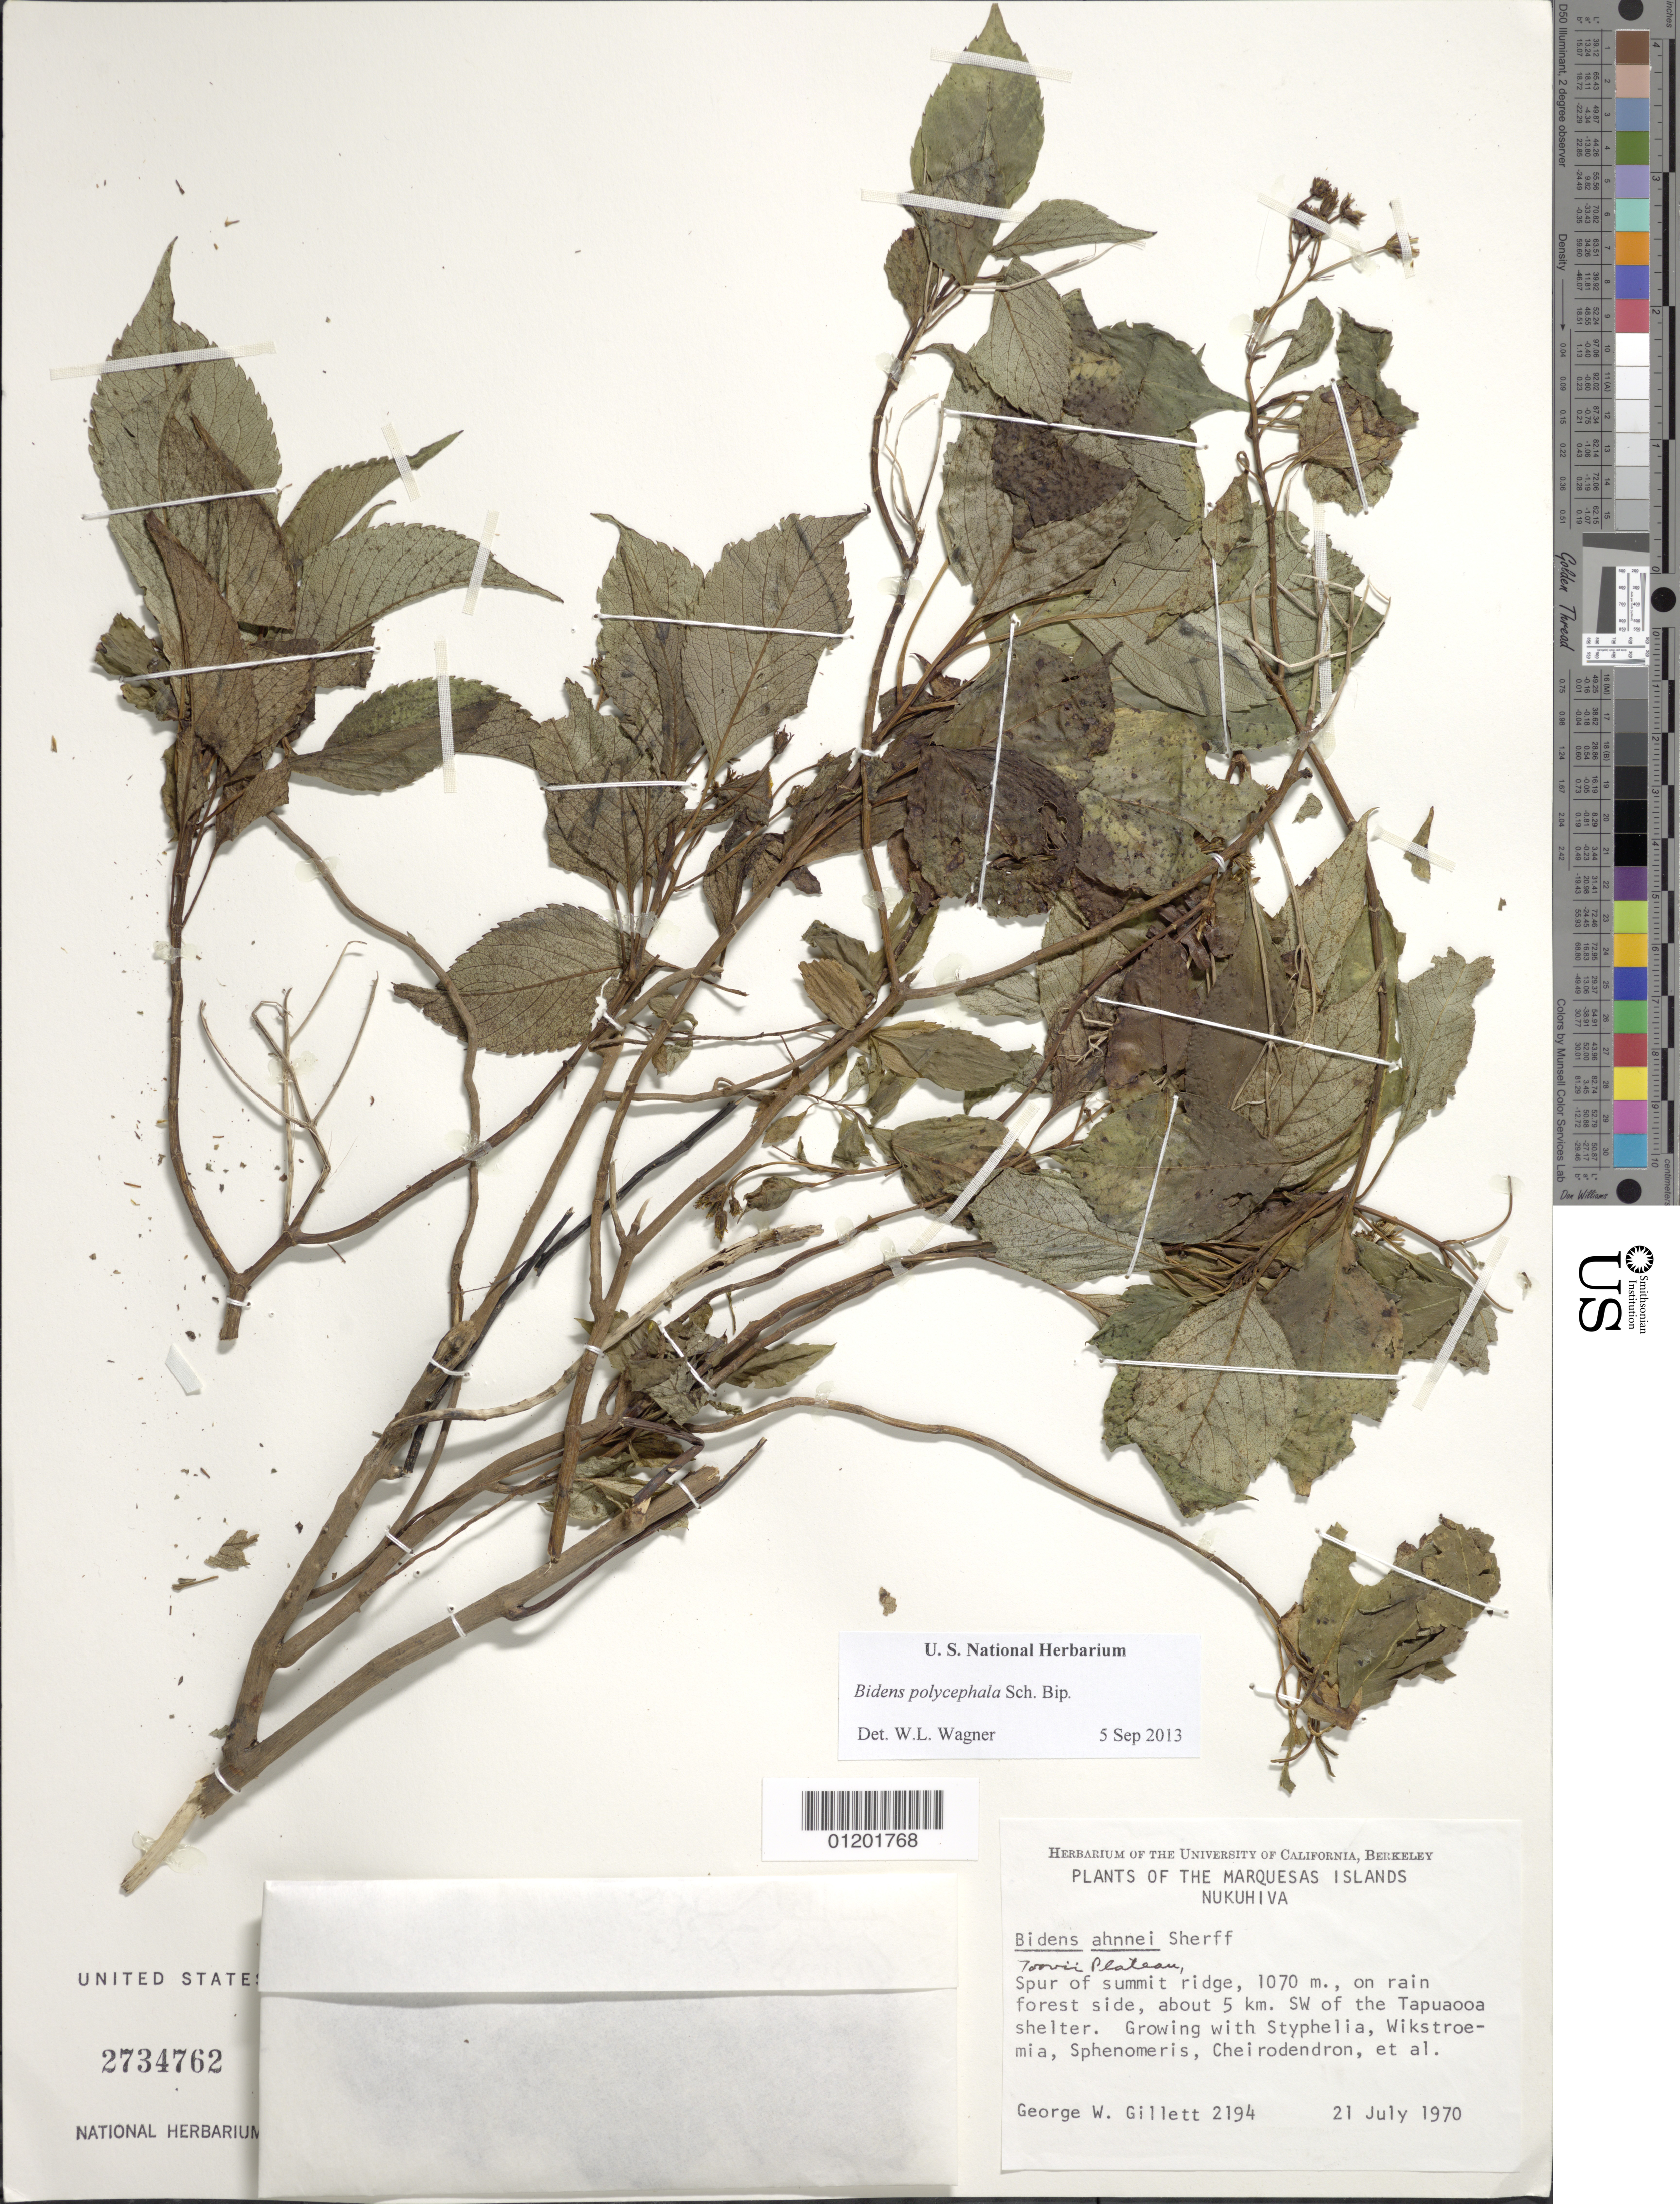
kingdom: Plantae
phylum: Tracheophyta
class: Magnoliopsida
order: Asterales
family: Asteraceae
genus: Bidens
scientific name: Bidens polycephala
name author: Sch. Bip.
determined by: Wagner, W. L., (BOT), Smithsonian Institution - National Museum of Natural History (UNITED STATES)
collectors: G. Gillett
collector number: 2194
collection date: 1970-07-21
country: French Polynesia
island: Nuku Hiva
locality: S spur of the summit ridge of the island, between Hakui and the Tapuaooa shelter on the Toovii Plateau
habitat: Rain forest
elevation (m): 1070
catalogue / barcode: US 2734762